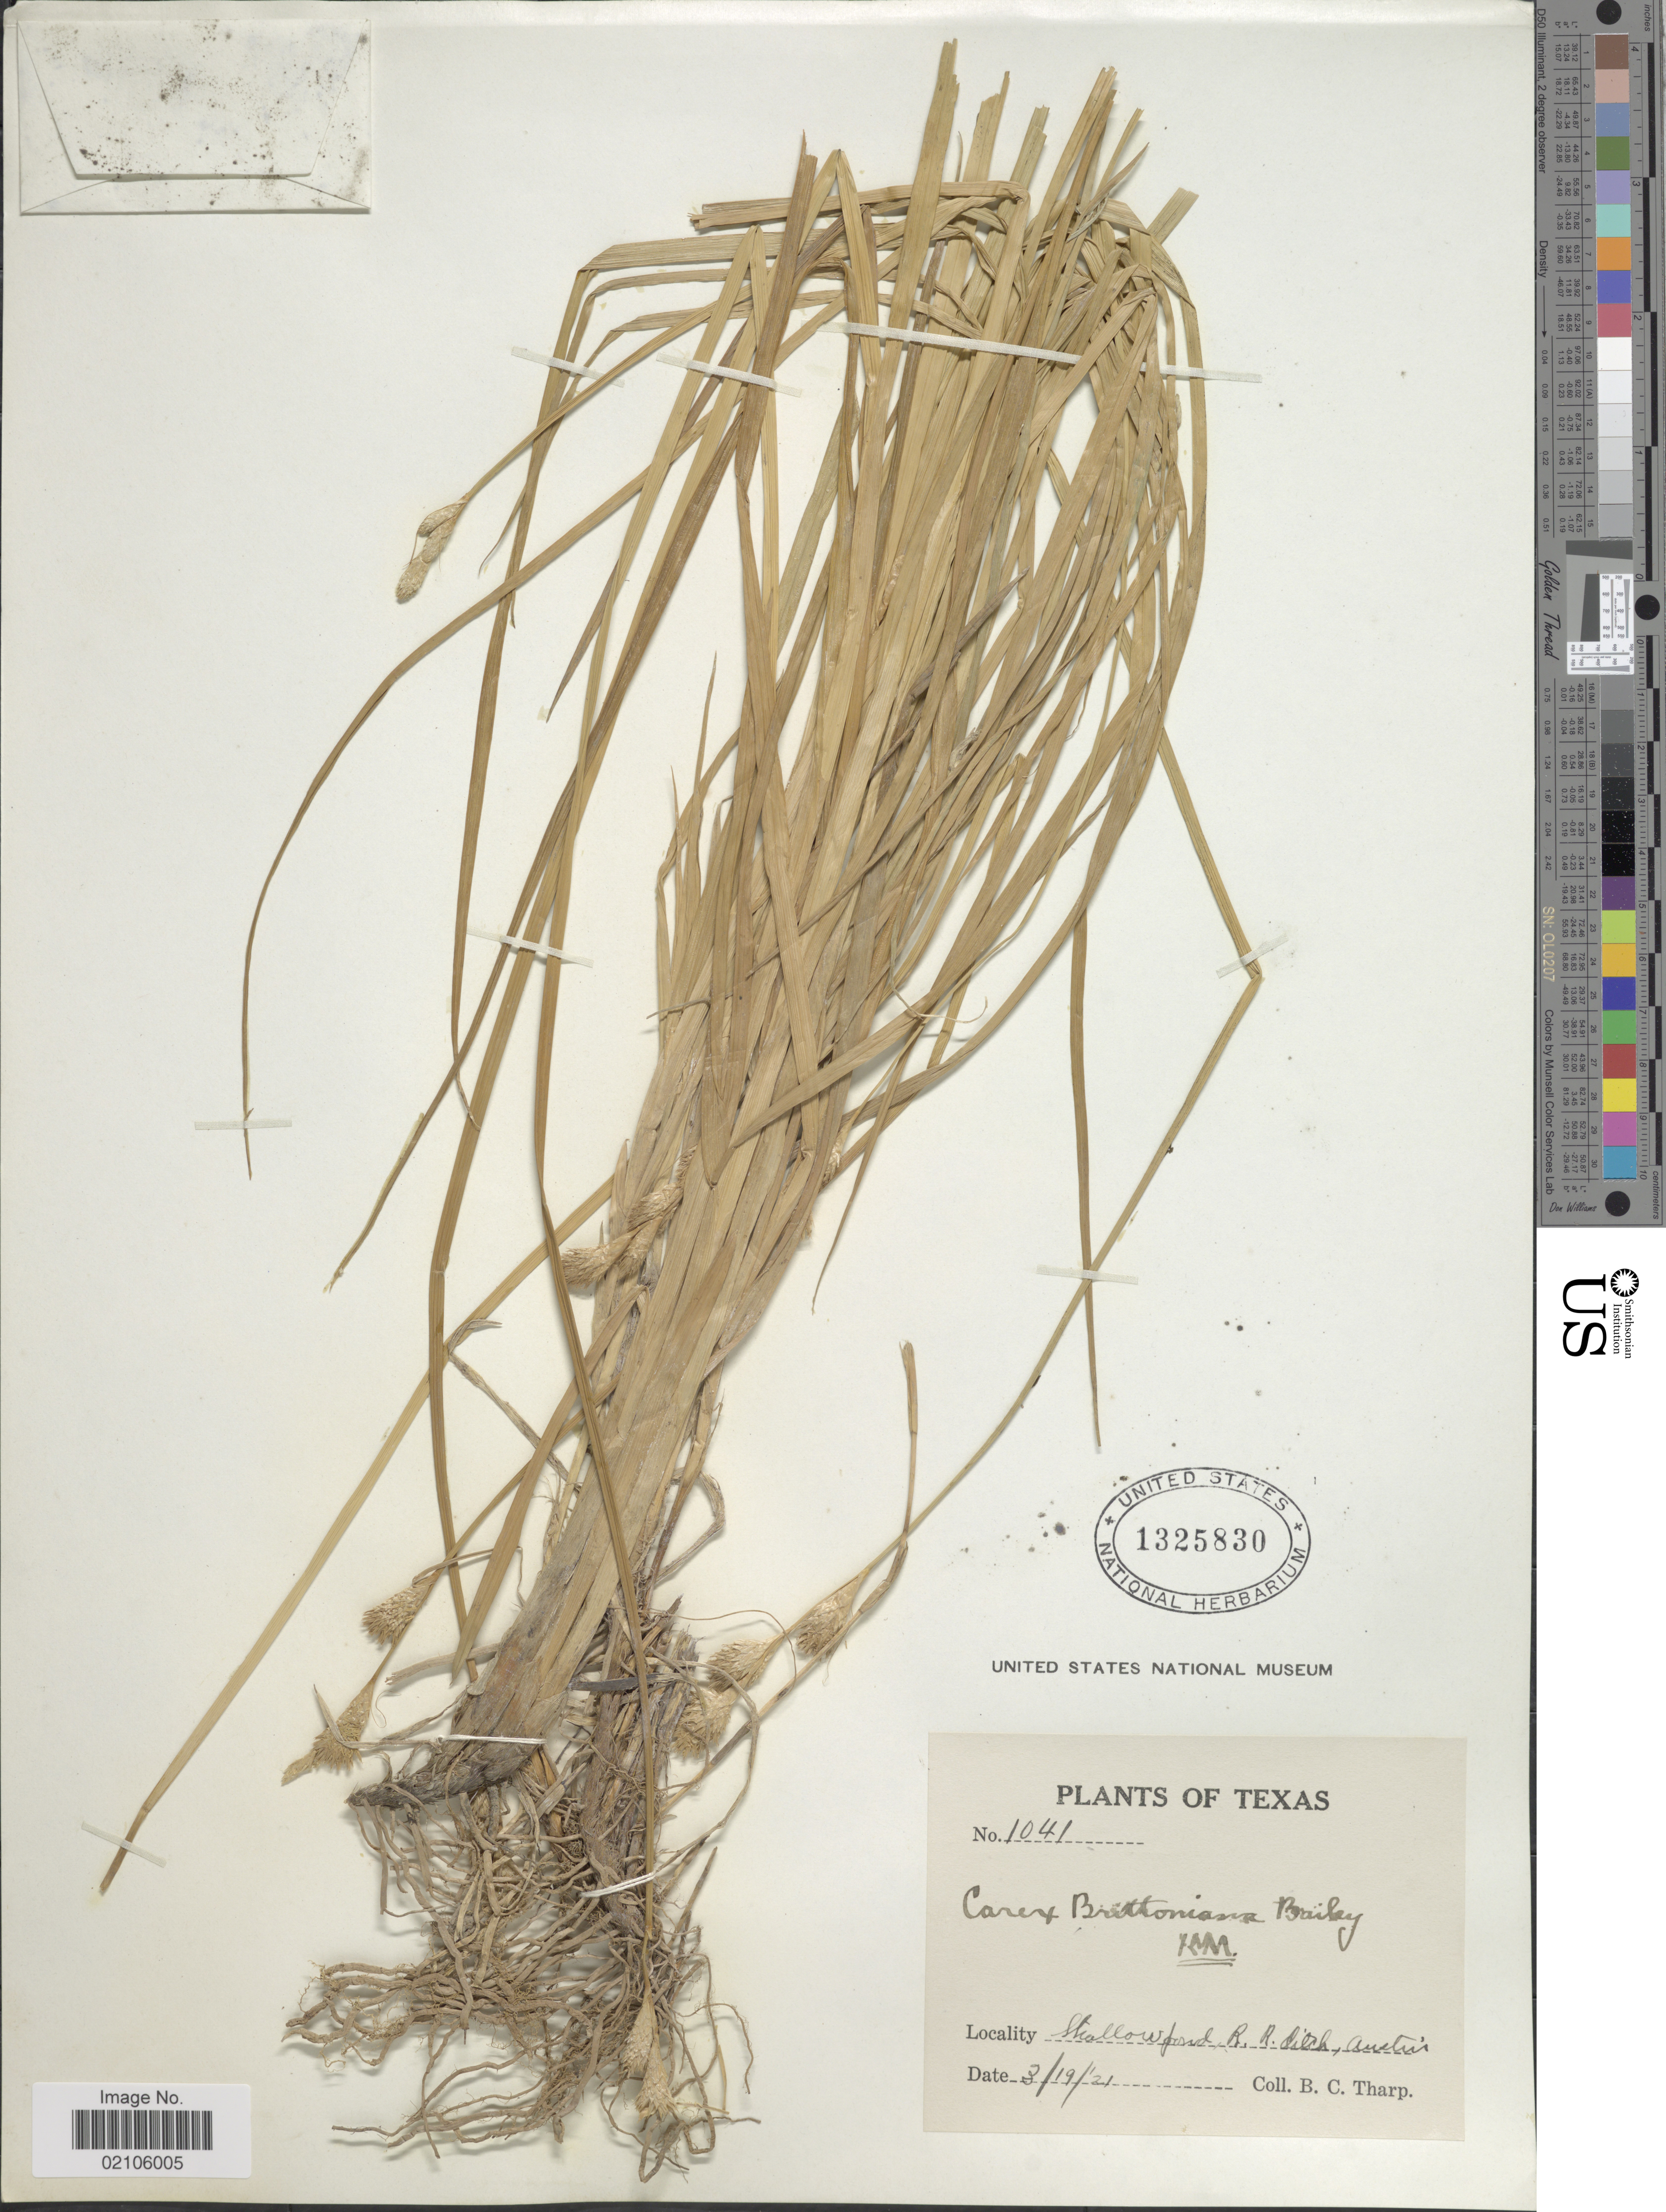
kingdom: Plantae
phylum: Tracheophyta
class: Liliopsida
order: Poales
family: Cyperaceae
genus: Carex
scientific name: Carex tetrastachya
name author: Scheele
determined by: Strong, Mark T., (BOT), Smithsonian Institution - National Museum of Natural History (UNITED STATES)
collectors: B. C. Tharp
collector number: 1041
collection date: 1921-03-19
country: United States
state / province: Texas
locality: Shallow pond, R. R. ditch, Austin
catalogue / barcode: US 1325830